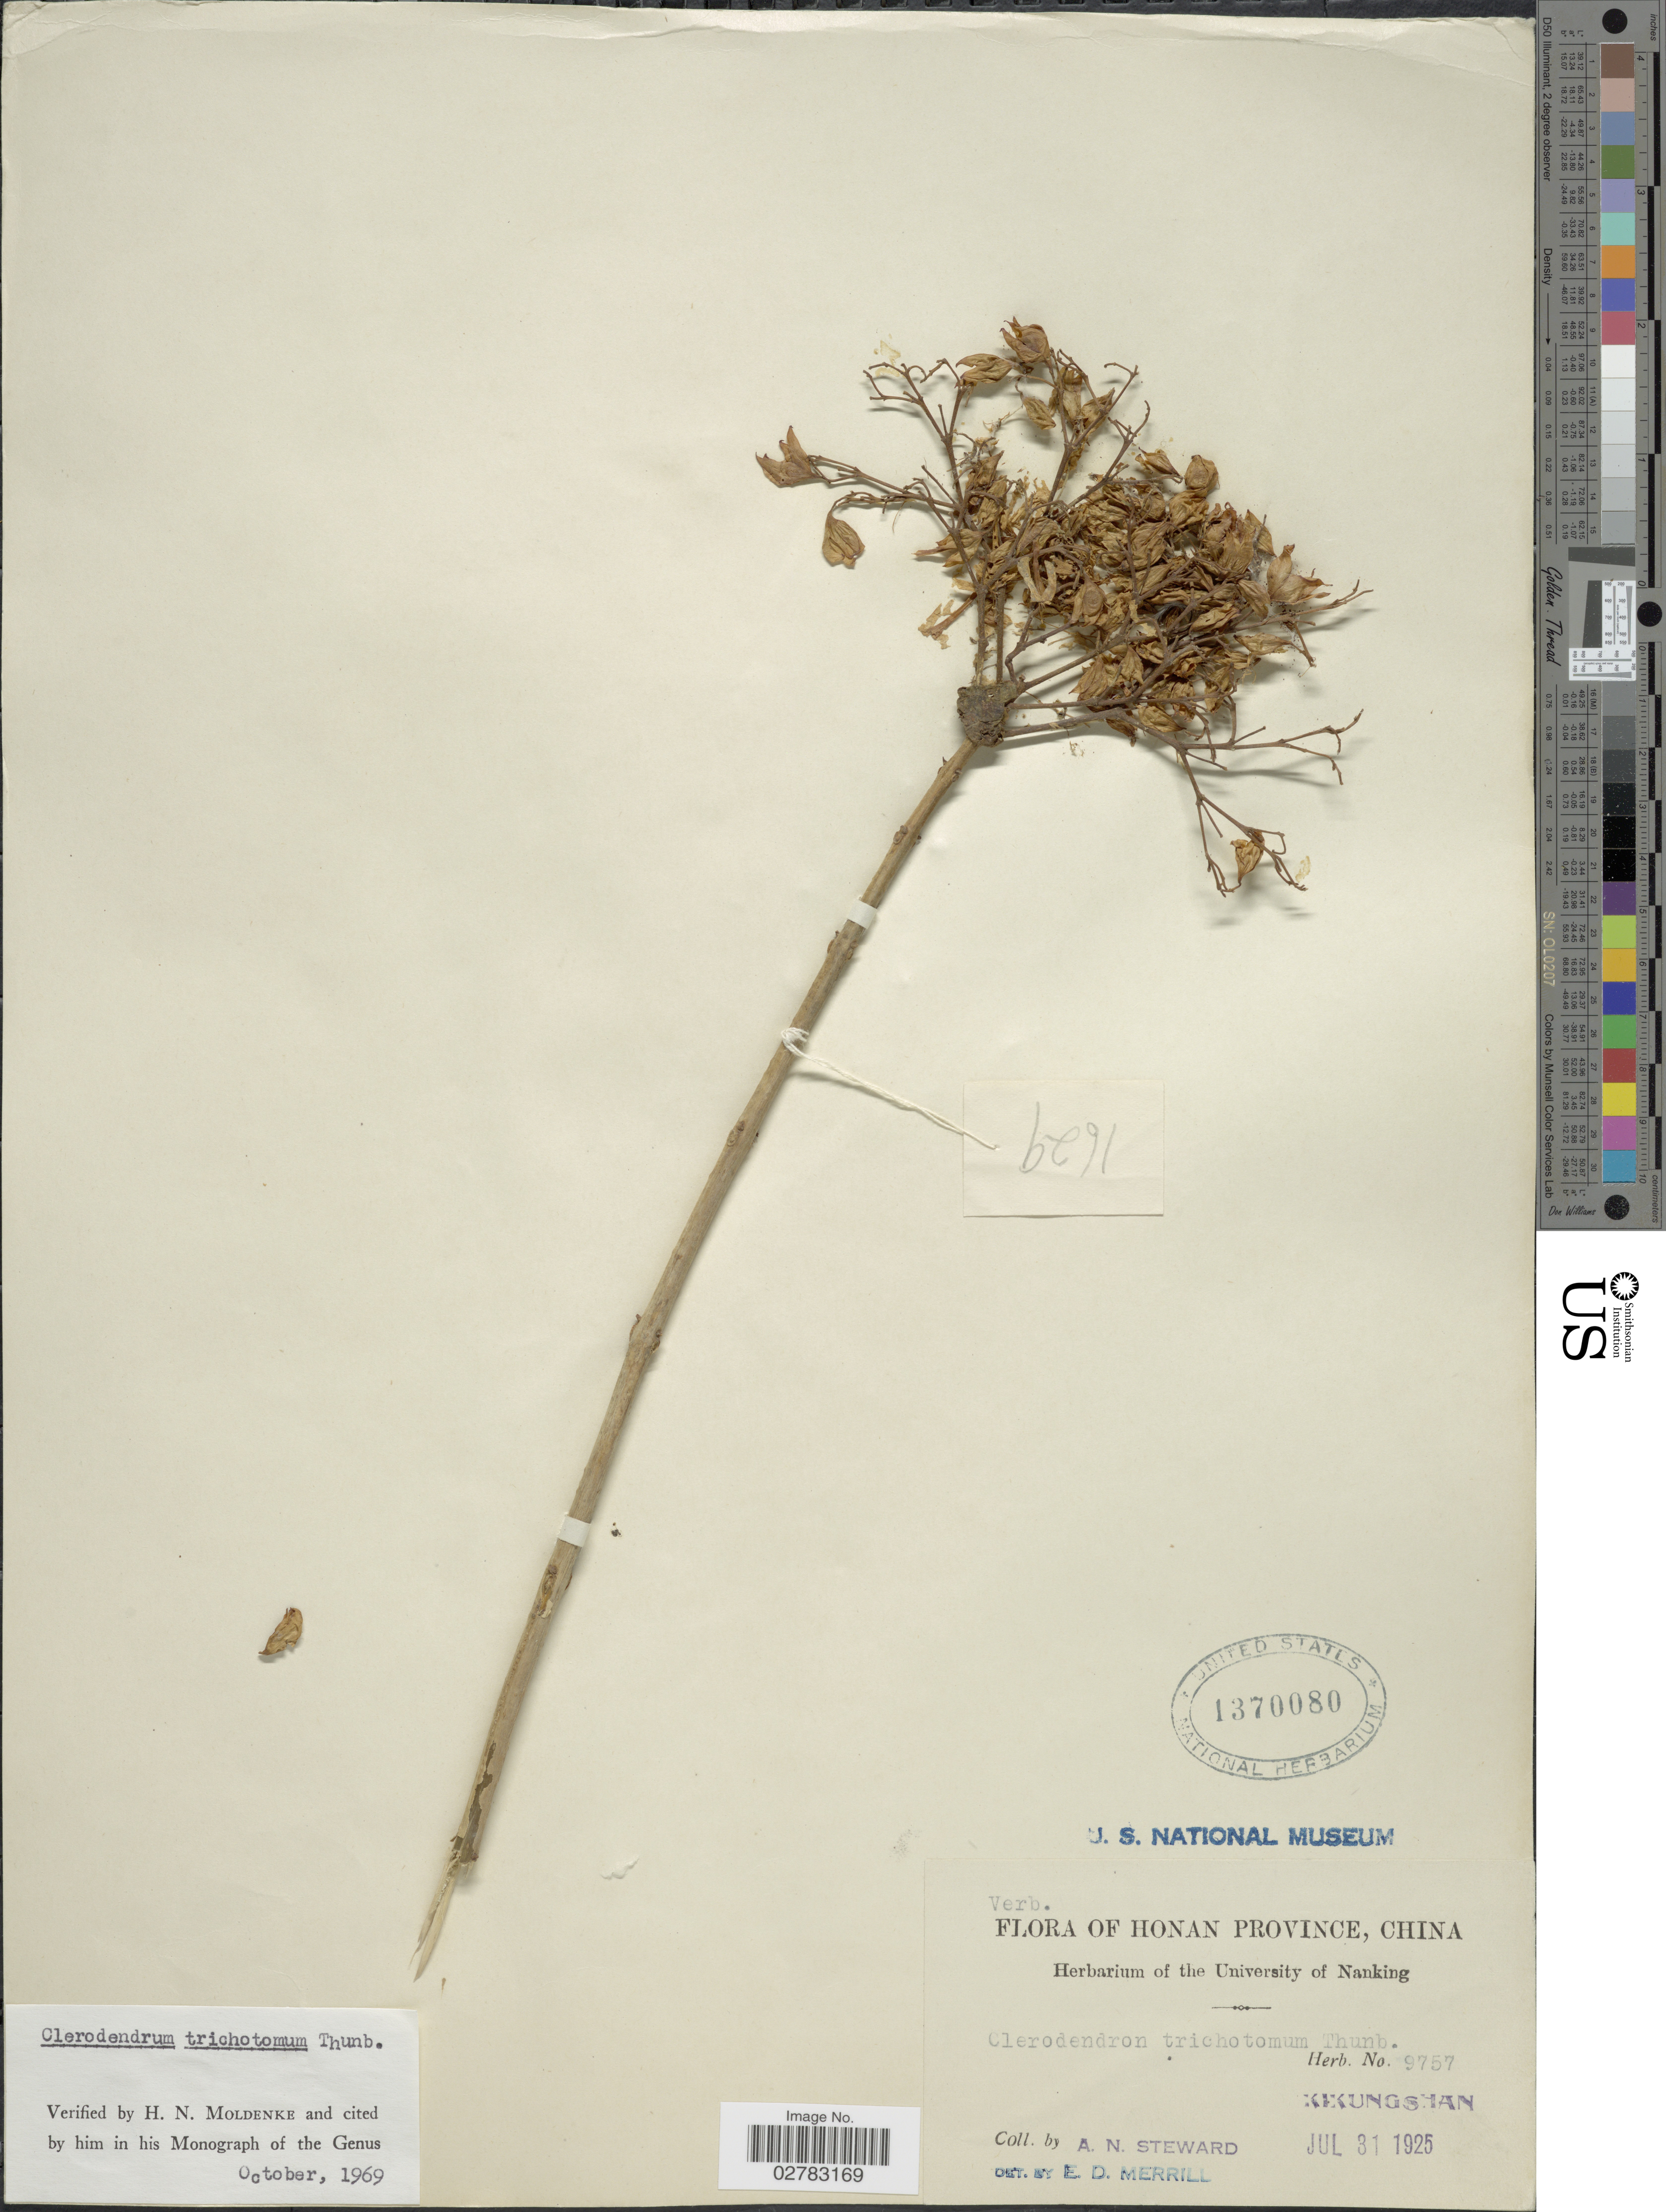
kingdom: Plantae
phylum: Tracheophyta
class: Magnoliopsida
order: Lamiales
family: Lamiaceae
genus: Clerodendrum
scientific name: Clerodendrum trichotomum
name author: Thunb.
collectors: A. N. Steward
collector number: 9757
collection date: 1925-07-31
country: China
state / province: Henan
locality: Honan Province. Kikungshan.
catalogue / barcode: US 1370080